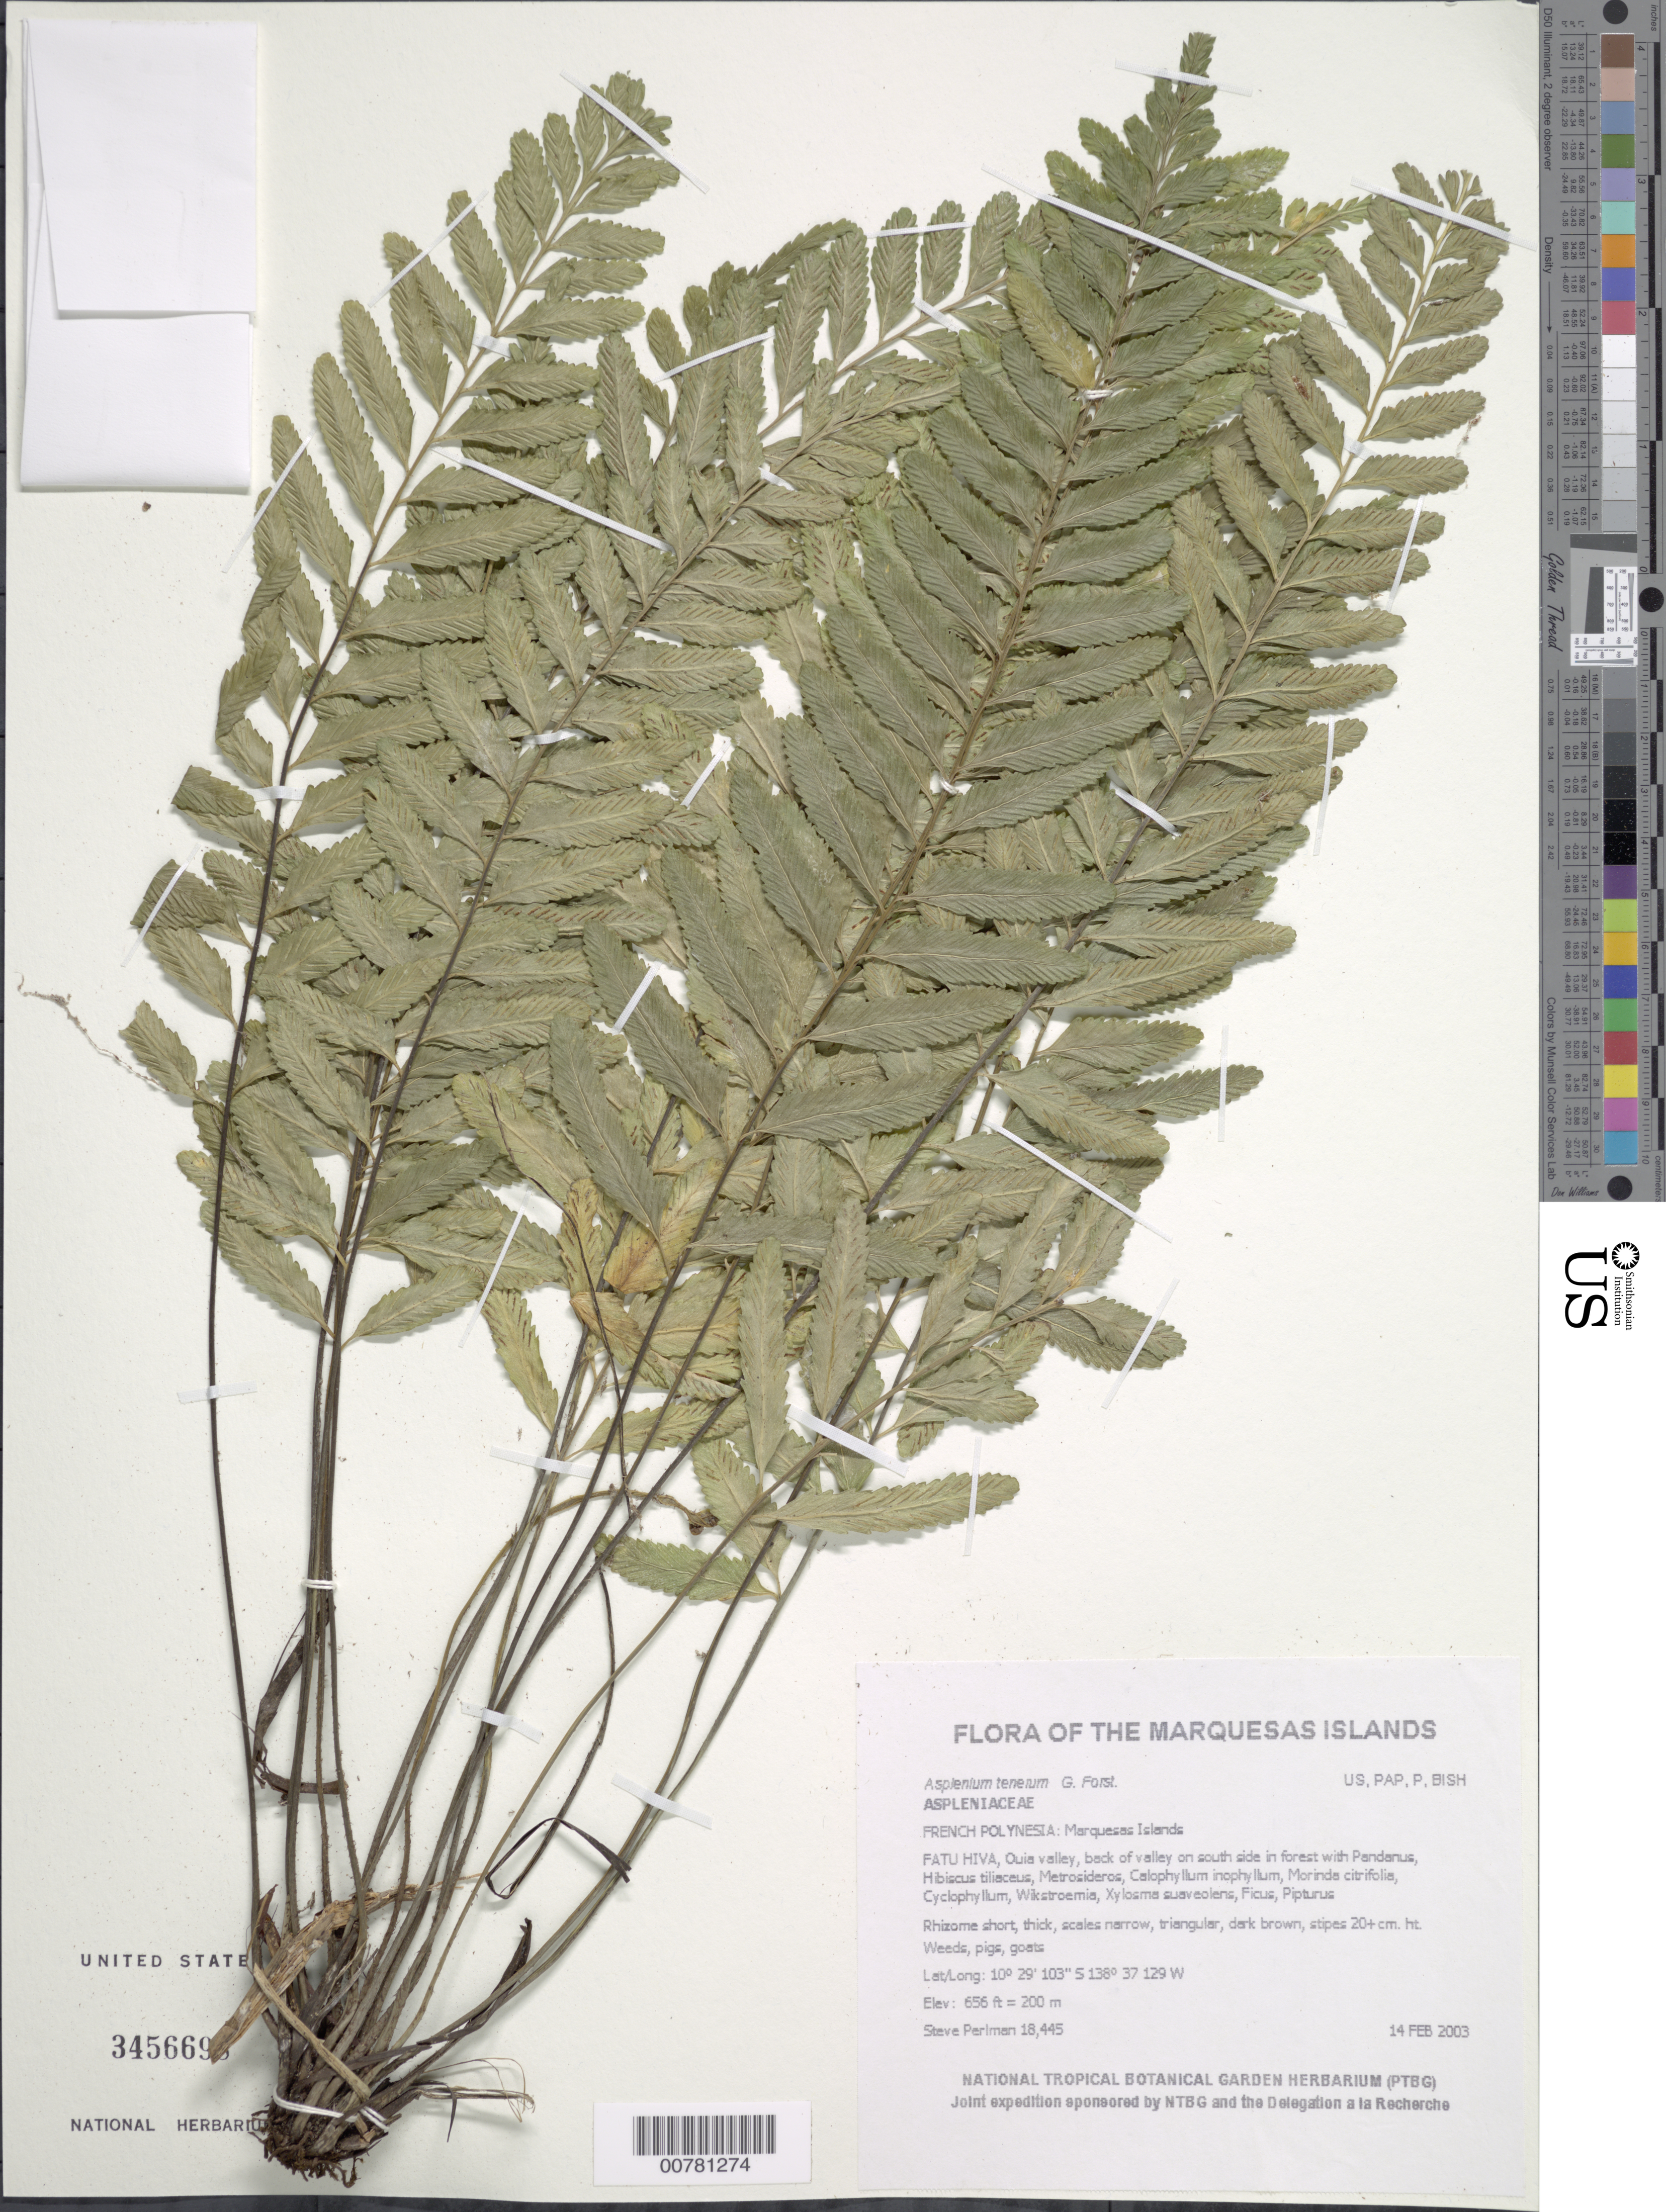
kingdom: Plantae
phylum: Tracheophyta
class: Polypodiopsida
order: Polypodiales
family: Aspleniaceae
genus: Asplenium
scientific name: Asplenium tenerum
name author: G. Forst.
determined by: Lorence, David H., (PTBG), National Tropical Botanical Garden (UNITED STATES)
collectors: S. P. Perlman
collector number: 18445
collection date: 2003-02-14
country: French Polynesia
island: Fatu Hiva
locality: Ouia valley, back of valley on south side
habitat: In forest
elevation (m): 200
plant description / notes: Weeds, pigs, goats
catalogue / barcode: US 3456698